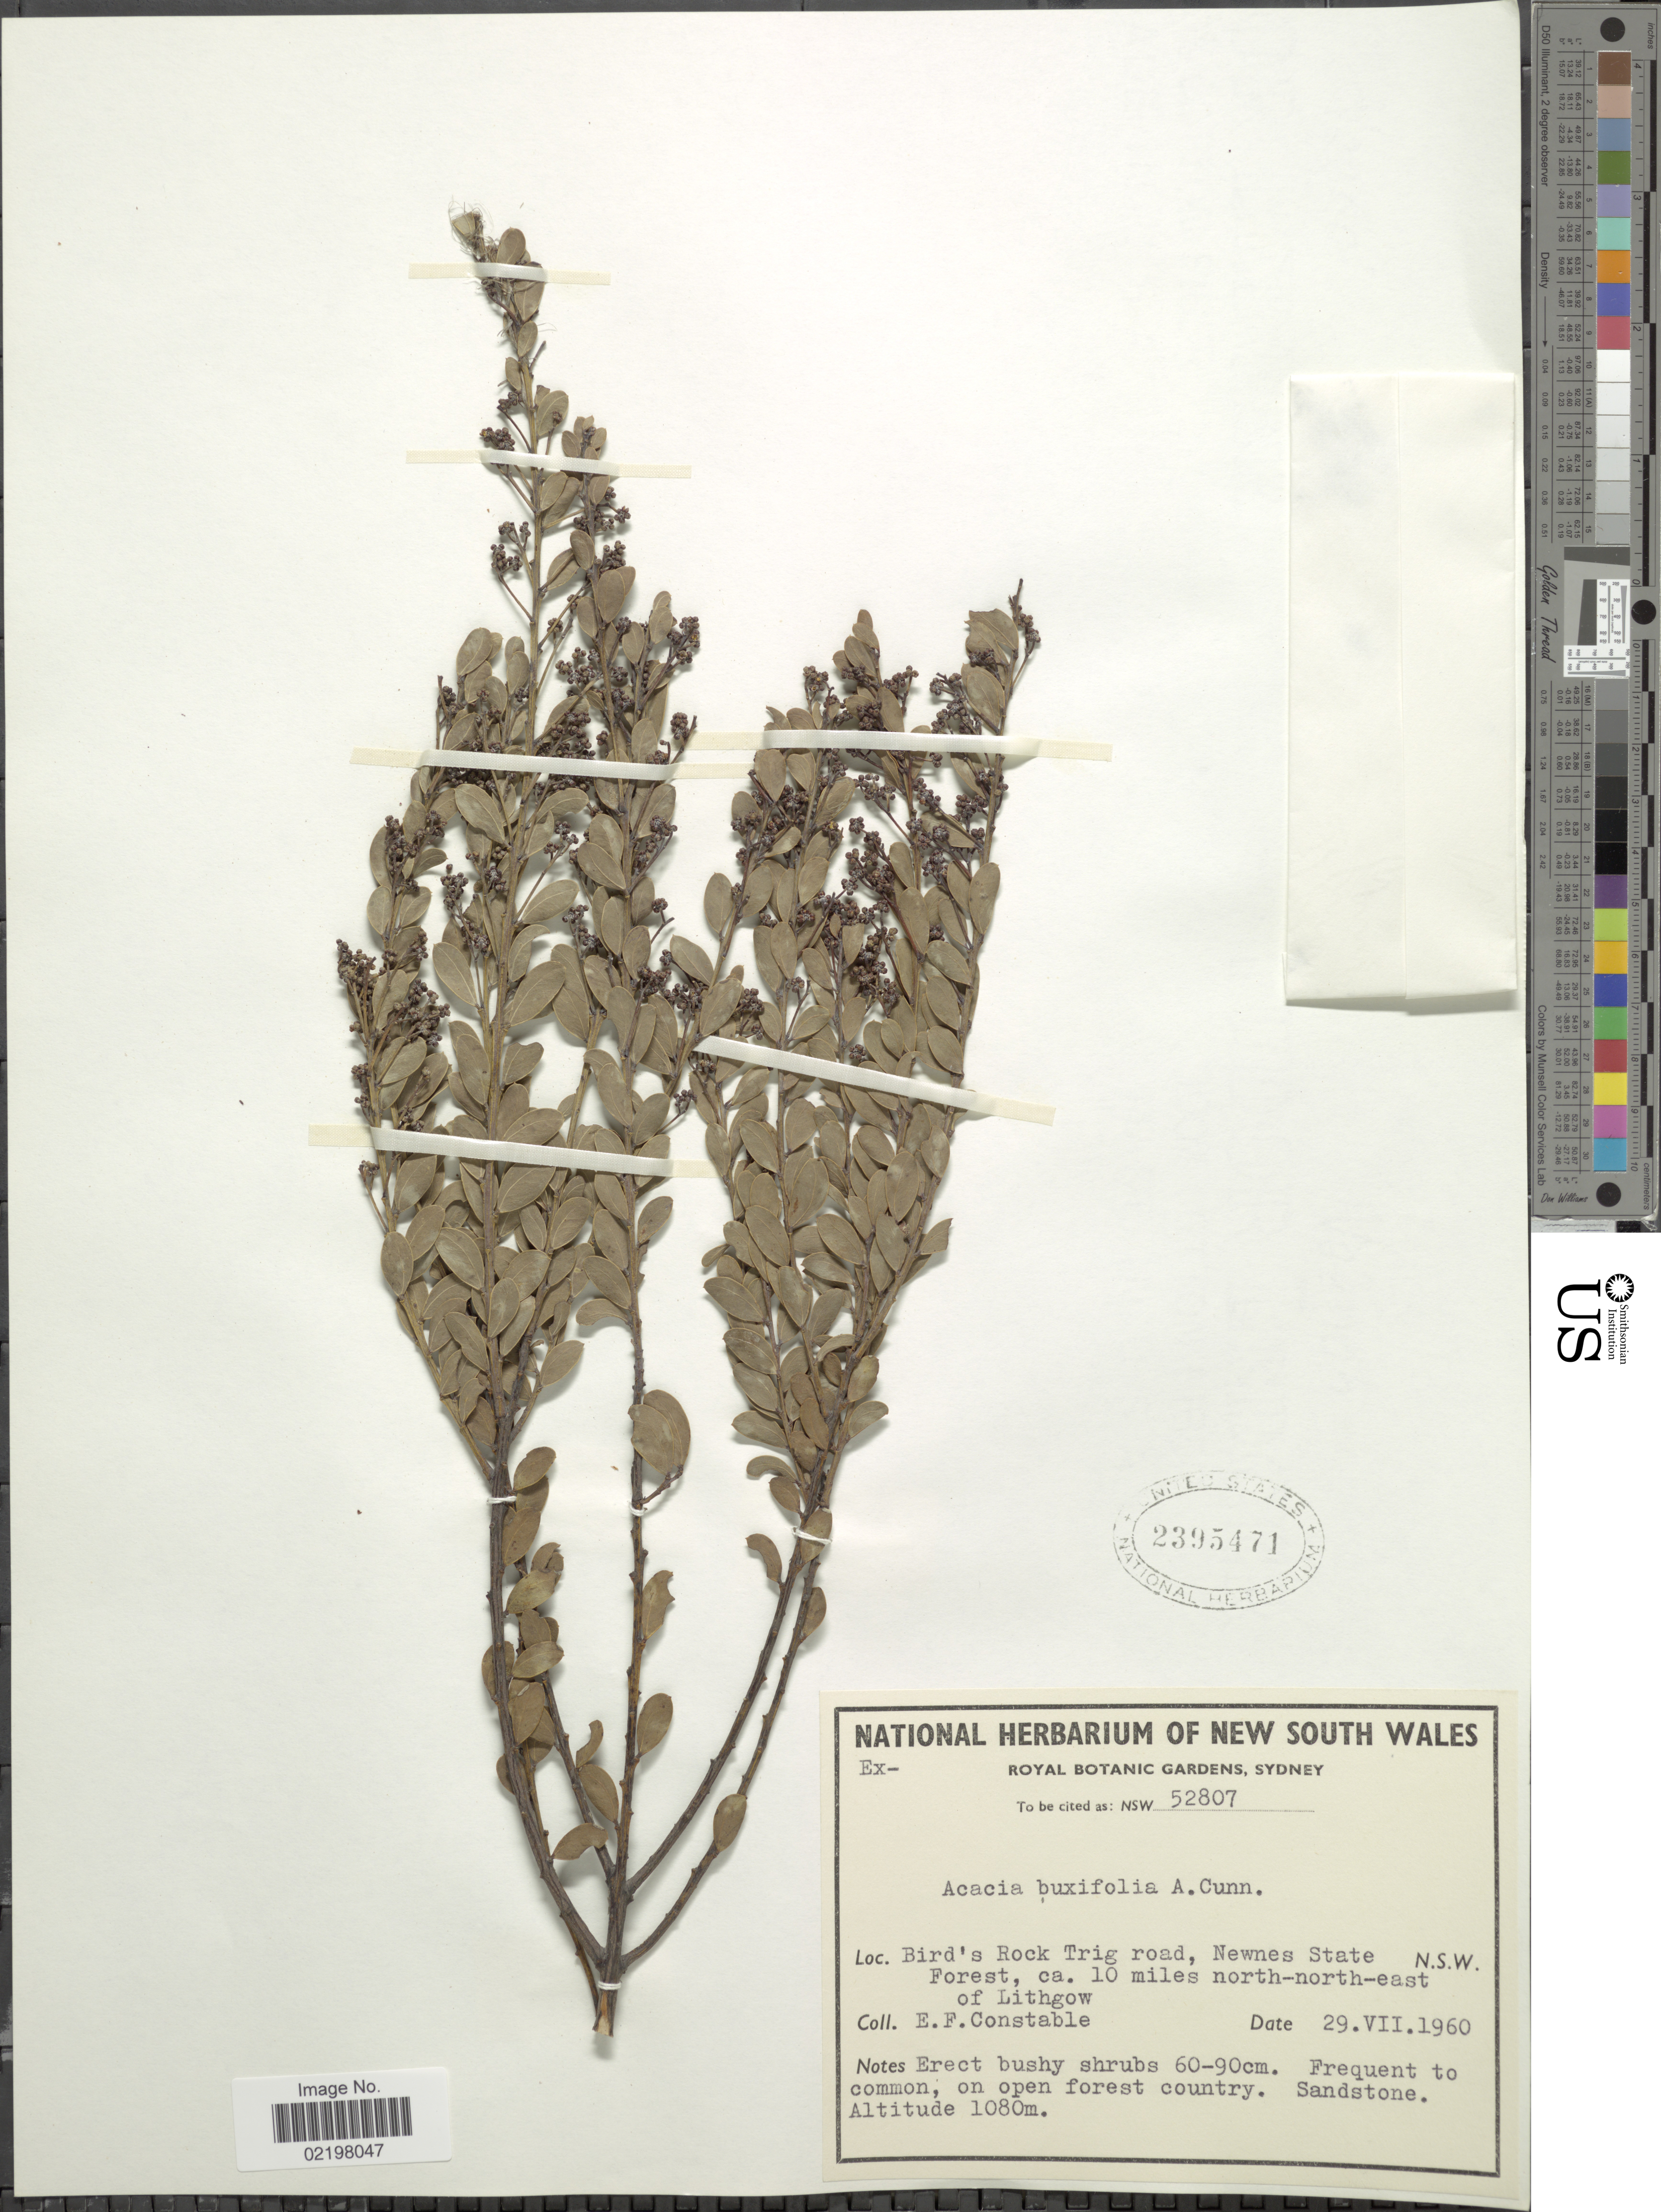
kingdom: Plantae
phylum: Tracheophyta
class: Magnoliopsida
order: Fabales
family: Fabaceae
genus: Acacia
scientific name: Acacia buxifolia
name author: A. Cunn.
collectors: E. F. Constable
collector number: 52807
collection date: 1960-07-29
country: Australia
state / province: New South Wales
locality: Bord's Rock Trig road, Newnes State Forest, 10 miles north-north-east of Lithgow , N.S.W.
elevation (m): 1080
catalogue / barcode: US 2395471